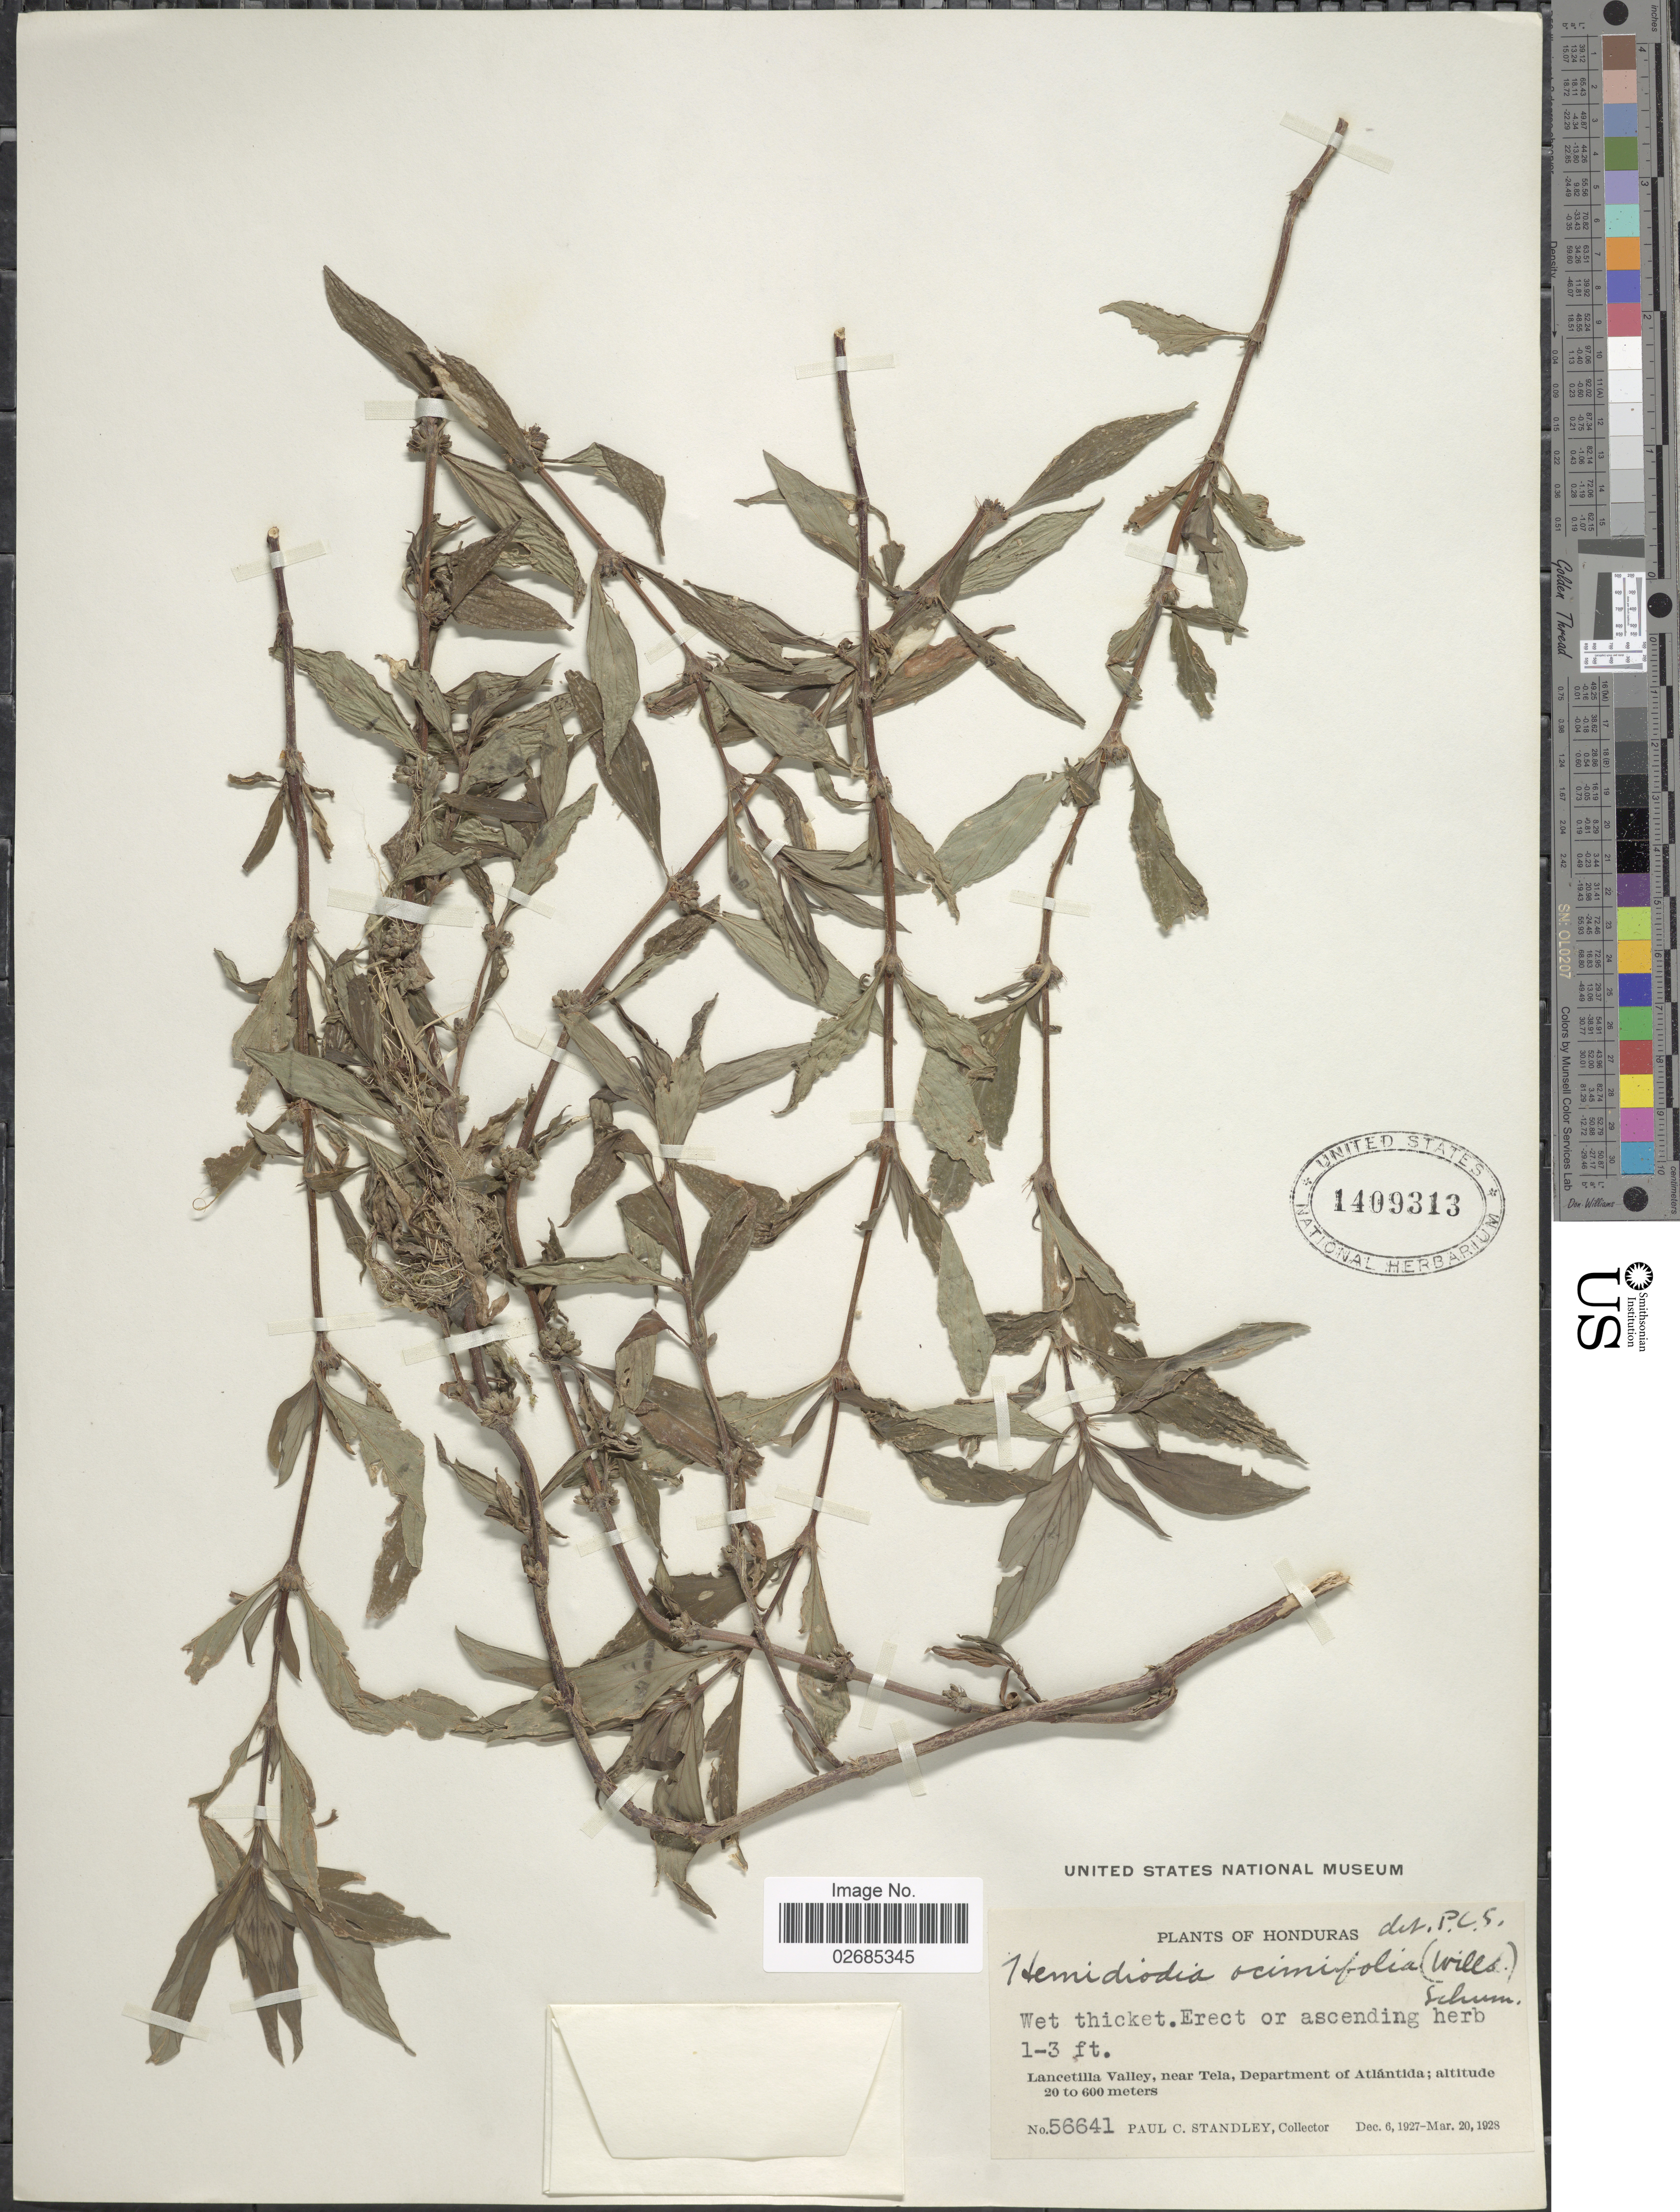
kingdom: Plantae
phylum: Tracheophyta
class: Magnoliopsida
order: Gentianales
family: Rubiaceae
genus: Hemidiodia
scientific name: Hemidiodia ocimifolia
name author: (Willd.) K. Schum.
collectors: P. C. Standley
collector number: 56641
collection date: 1927-12-06/1928-03-20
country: Honduras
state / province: Atlántida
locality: Lancetilla Valley, near Tela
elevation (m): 20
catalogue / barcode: US 1409313